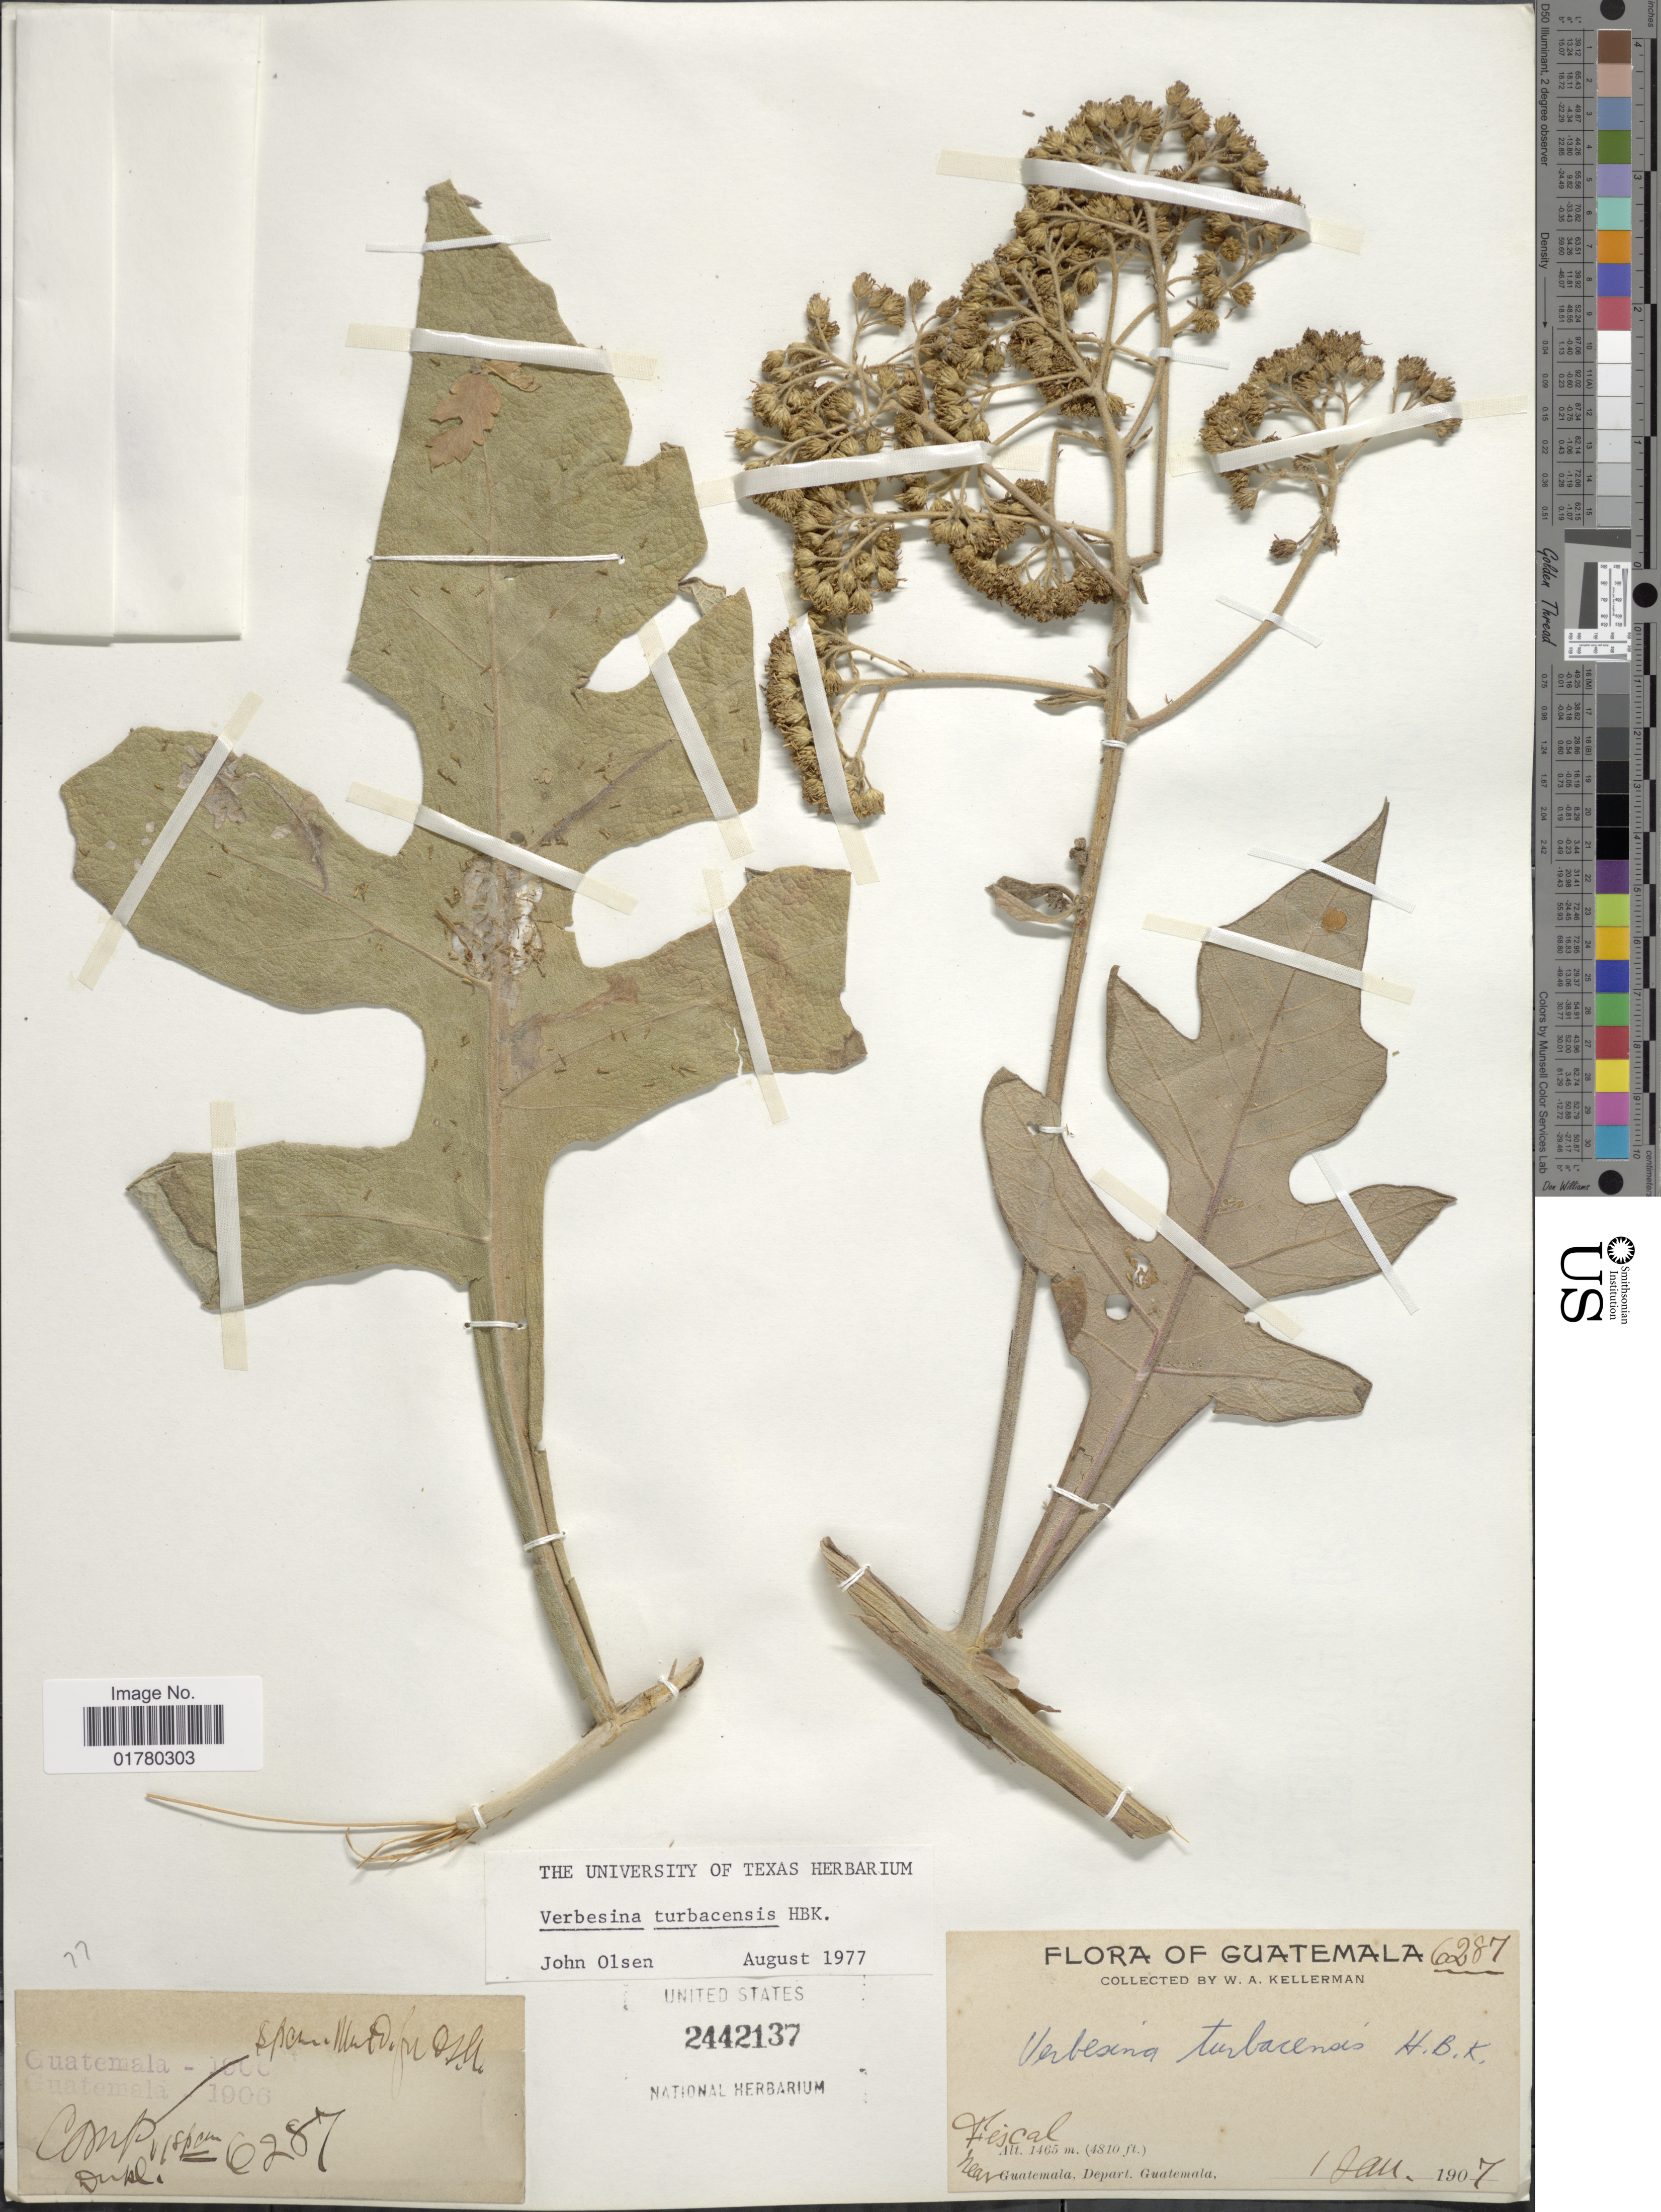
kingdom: Plantae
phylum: Tracheophyta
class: Magnoliopsida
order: Asterales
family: Asteraceae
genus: Verbesina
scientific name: Verbesina turbacensis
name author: Kunth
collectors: W. Kellerman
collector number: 6287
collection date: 1907-01-01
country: Guatemala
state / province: Guatemala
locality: Fescal, near Guatemala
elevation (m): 1465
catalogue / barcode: US 2442137